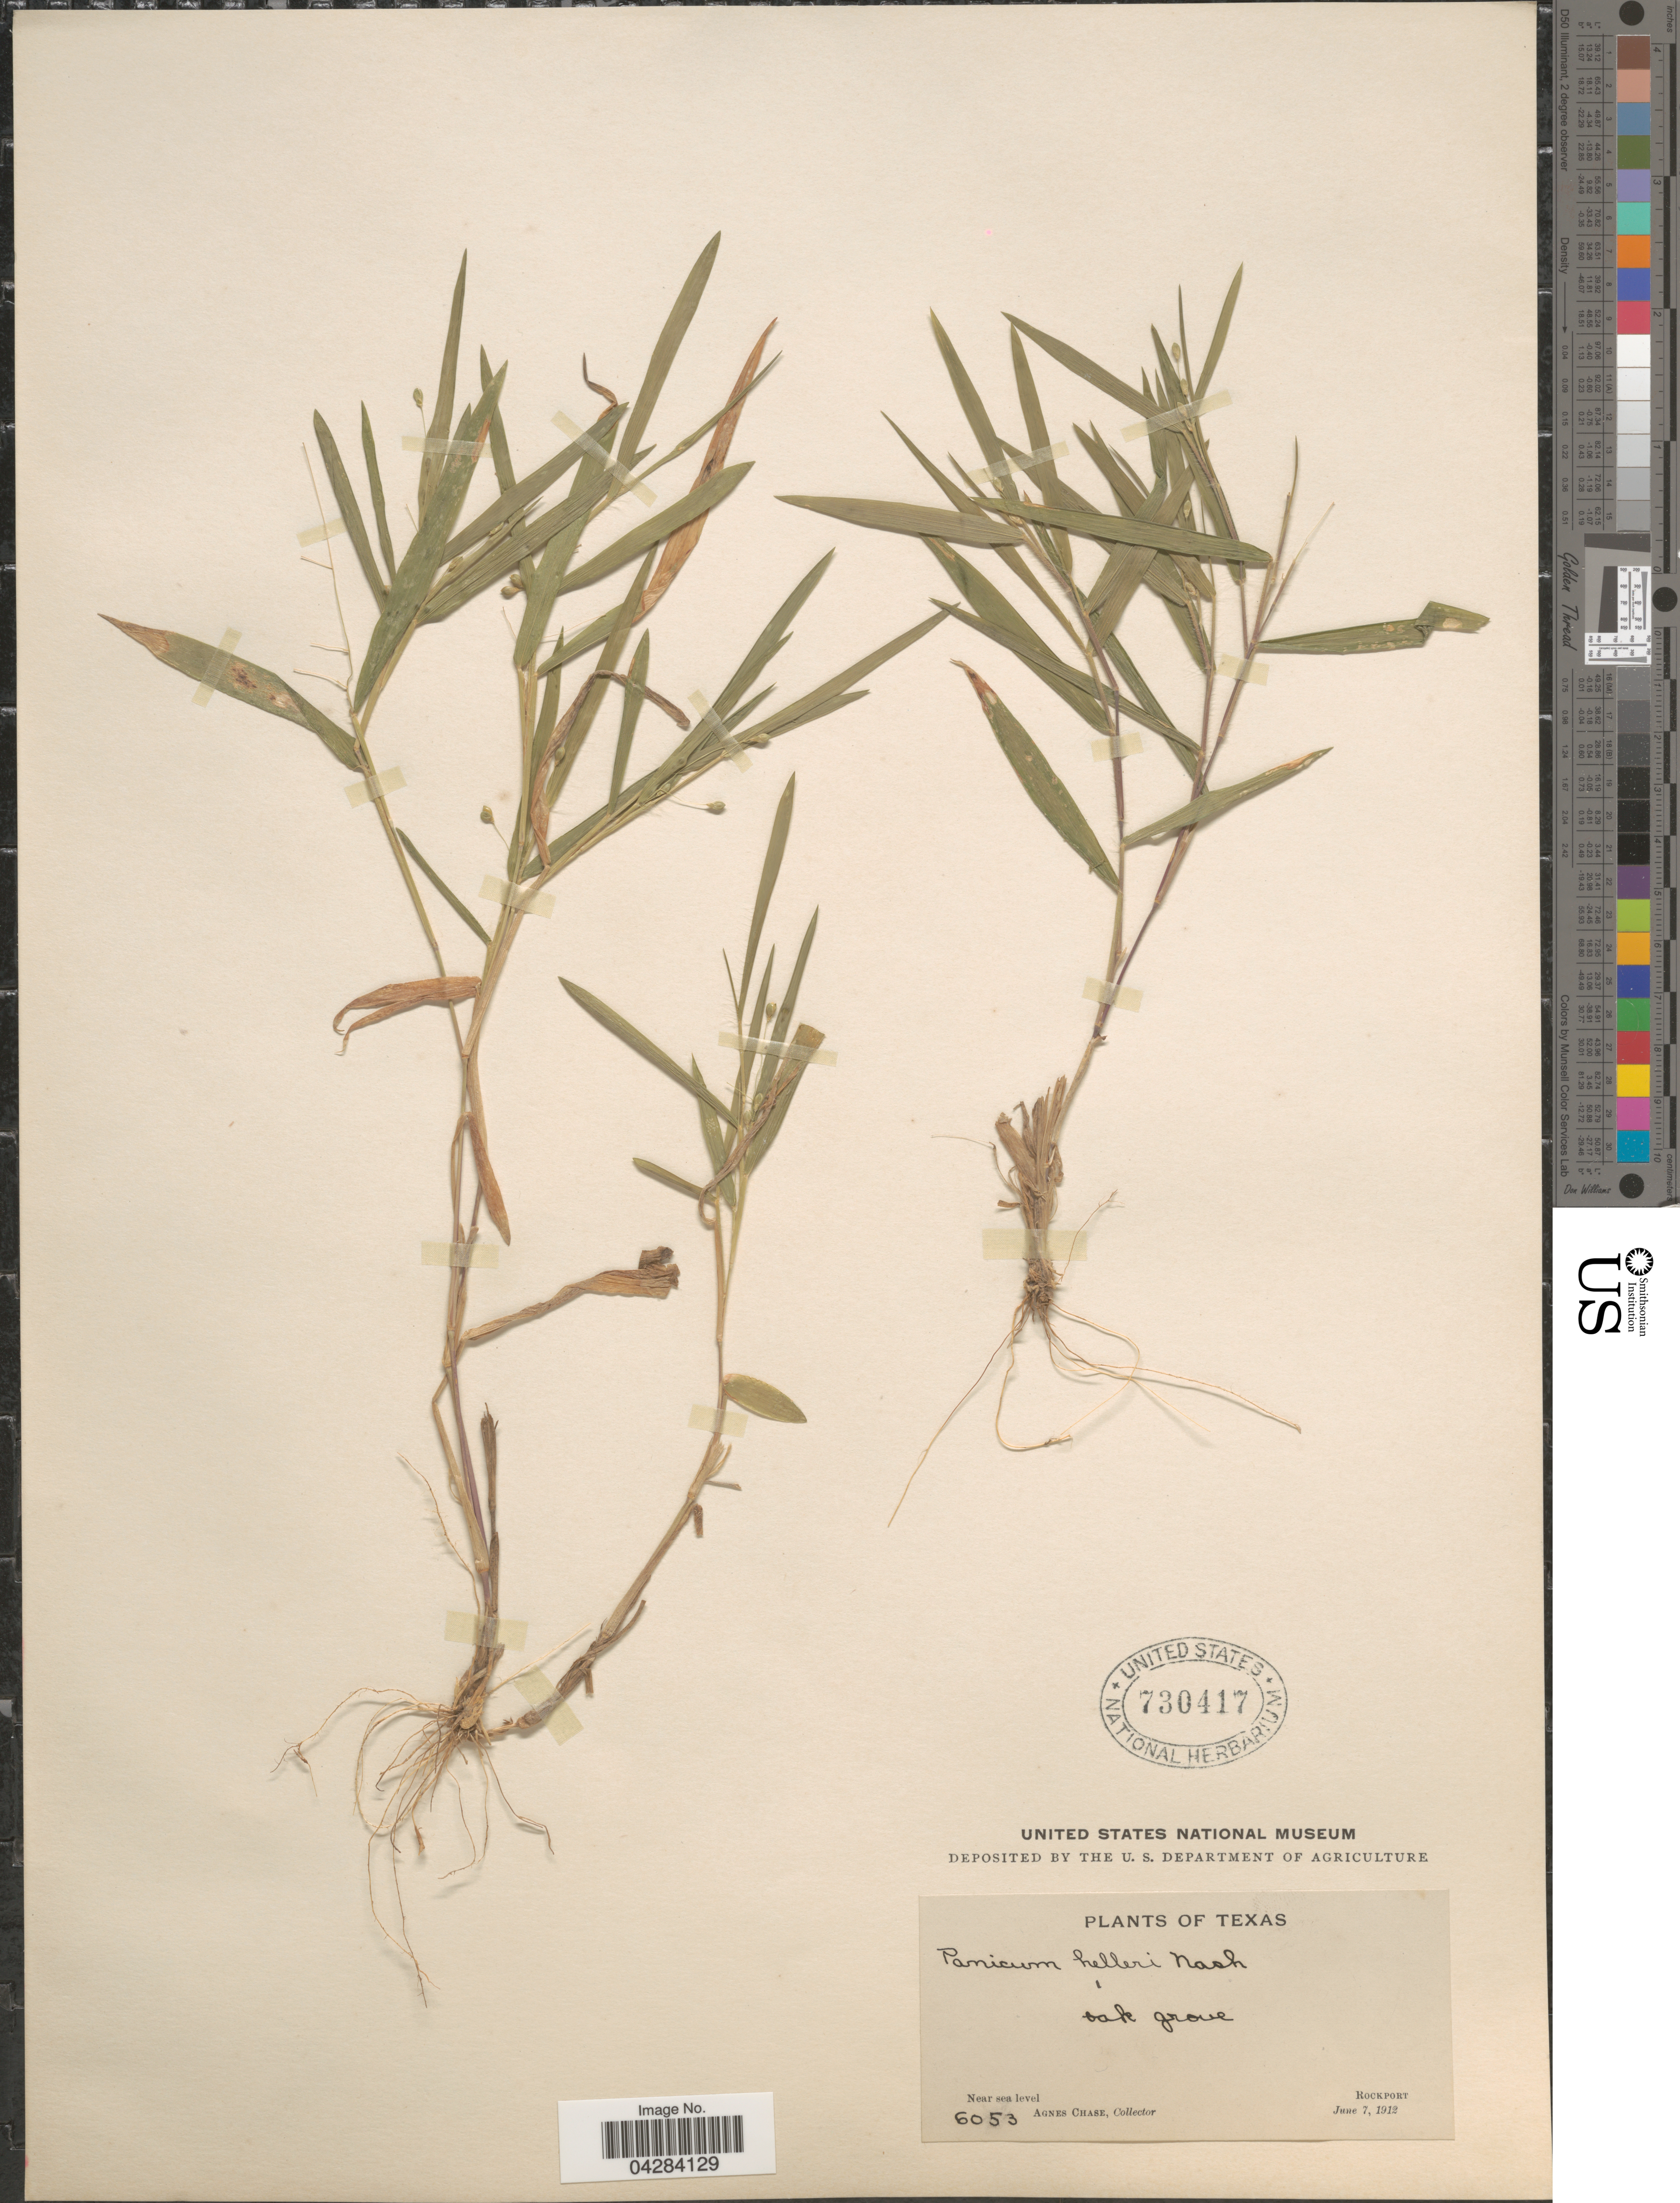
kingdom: Plantae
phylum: Tracheophyta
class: Liliopsida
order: Poales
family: Poaceae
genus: Dichanthelium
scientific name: Dichanthelium oligosanthes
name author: (Schult.) Gould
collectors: A. Chase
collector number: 6053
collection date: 1912-06-07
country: United States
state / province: Texas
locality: Oak grove. Rockport.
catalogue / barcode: US 730417